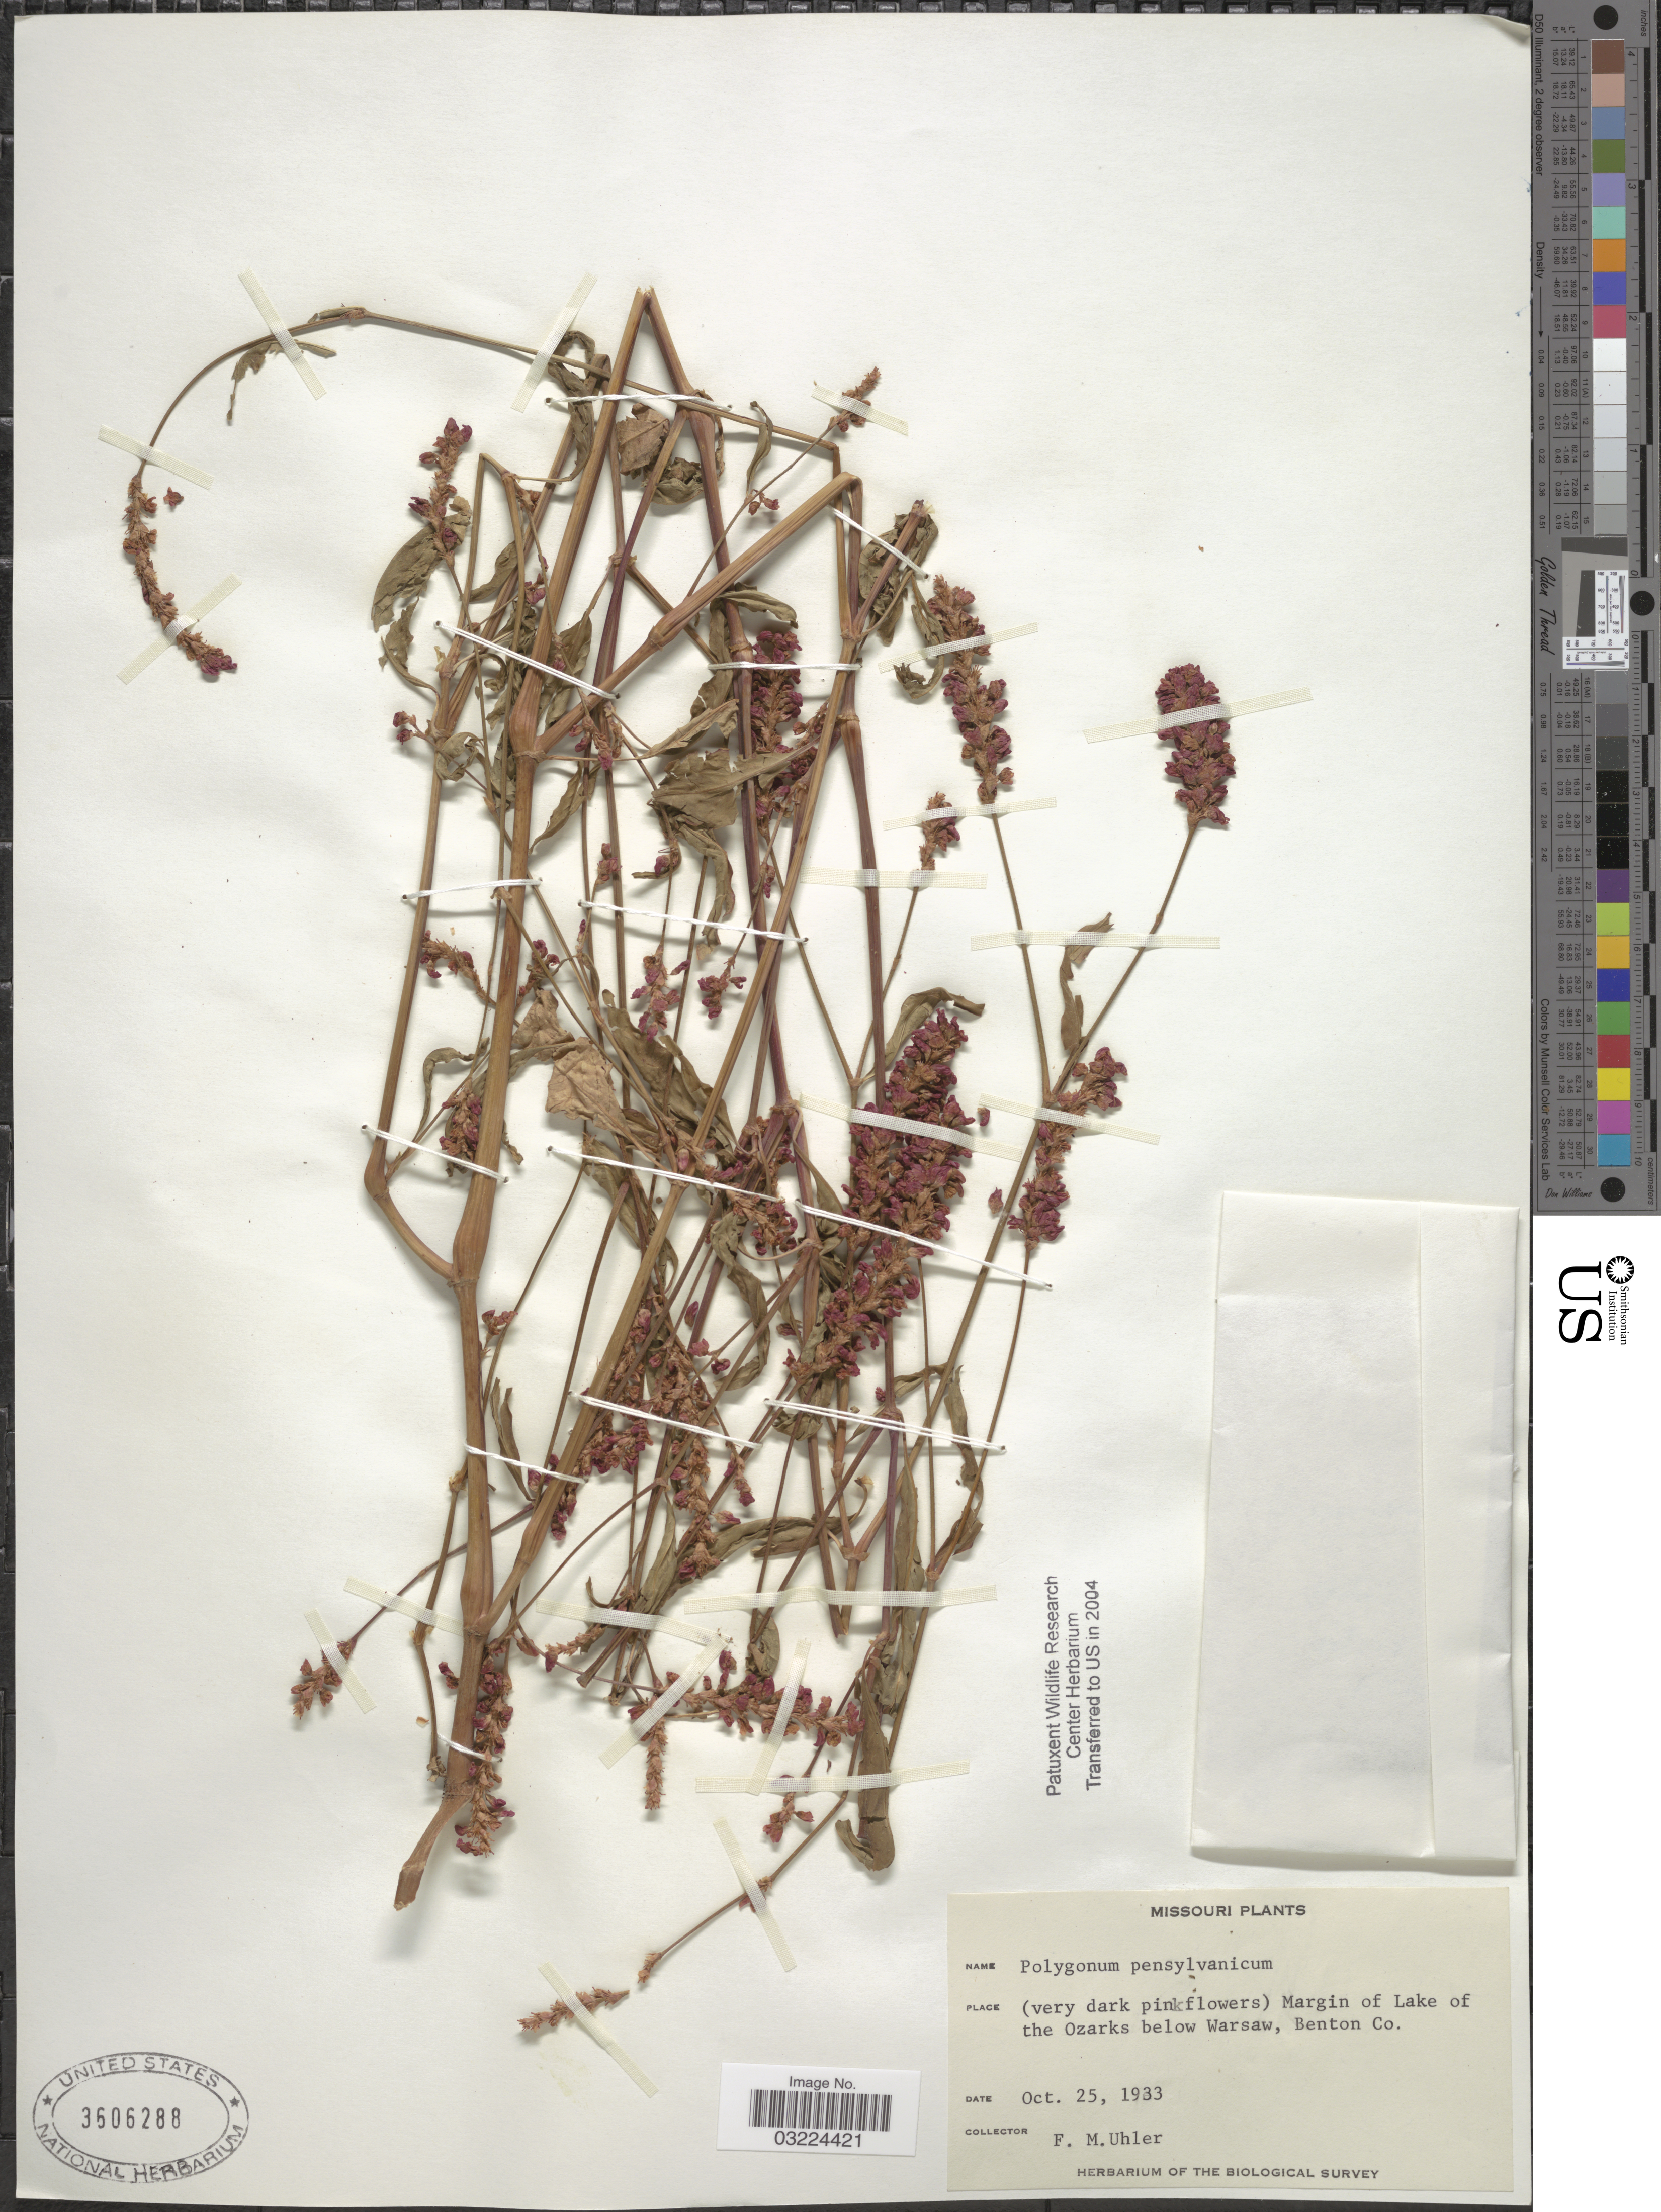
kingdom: Plantae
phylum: Tracheophyta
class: Magnoliopsida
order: Caryophyllales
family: Polygonaceae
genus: Persicaria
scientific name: Persicaria pensylvanica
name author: (L.) M. Gómez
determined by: Atha, D. E.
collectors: F. M. Uhler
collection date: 1933-10-25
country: United States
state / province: Missouri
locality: Margin of Lake of the Ozarks below Warsaw, Benton Co.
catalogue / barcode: US 3606288